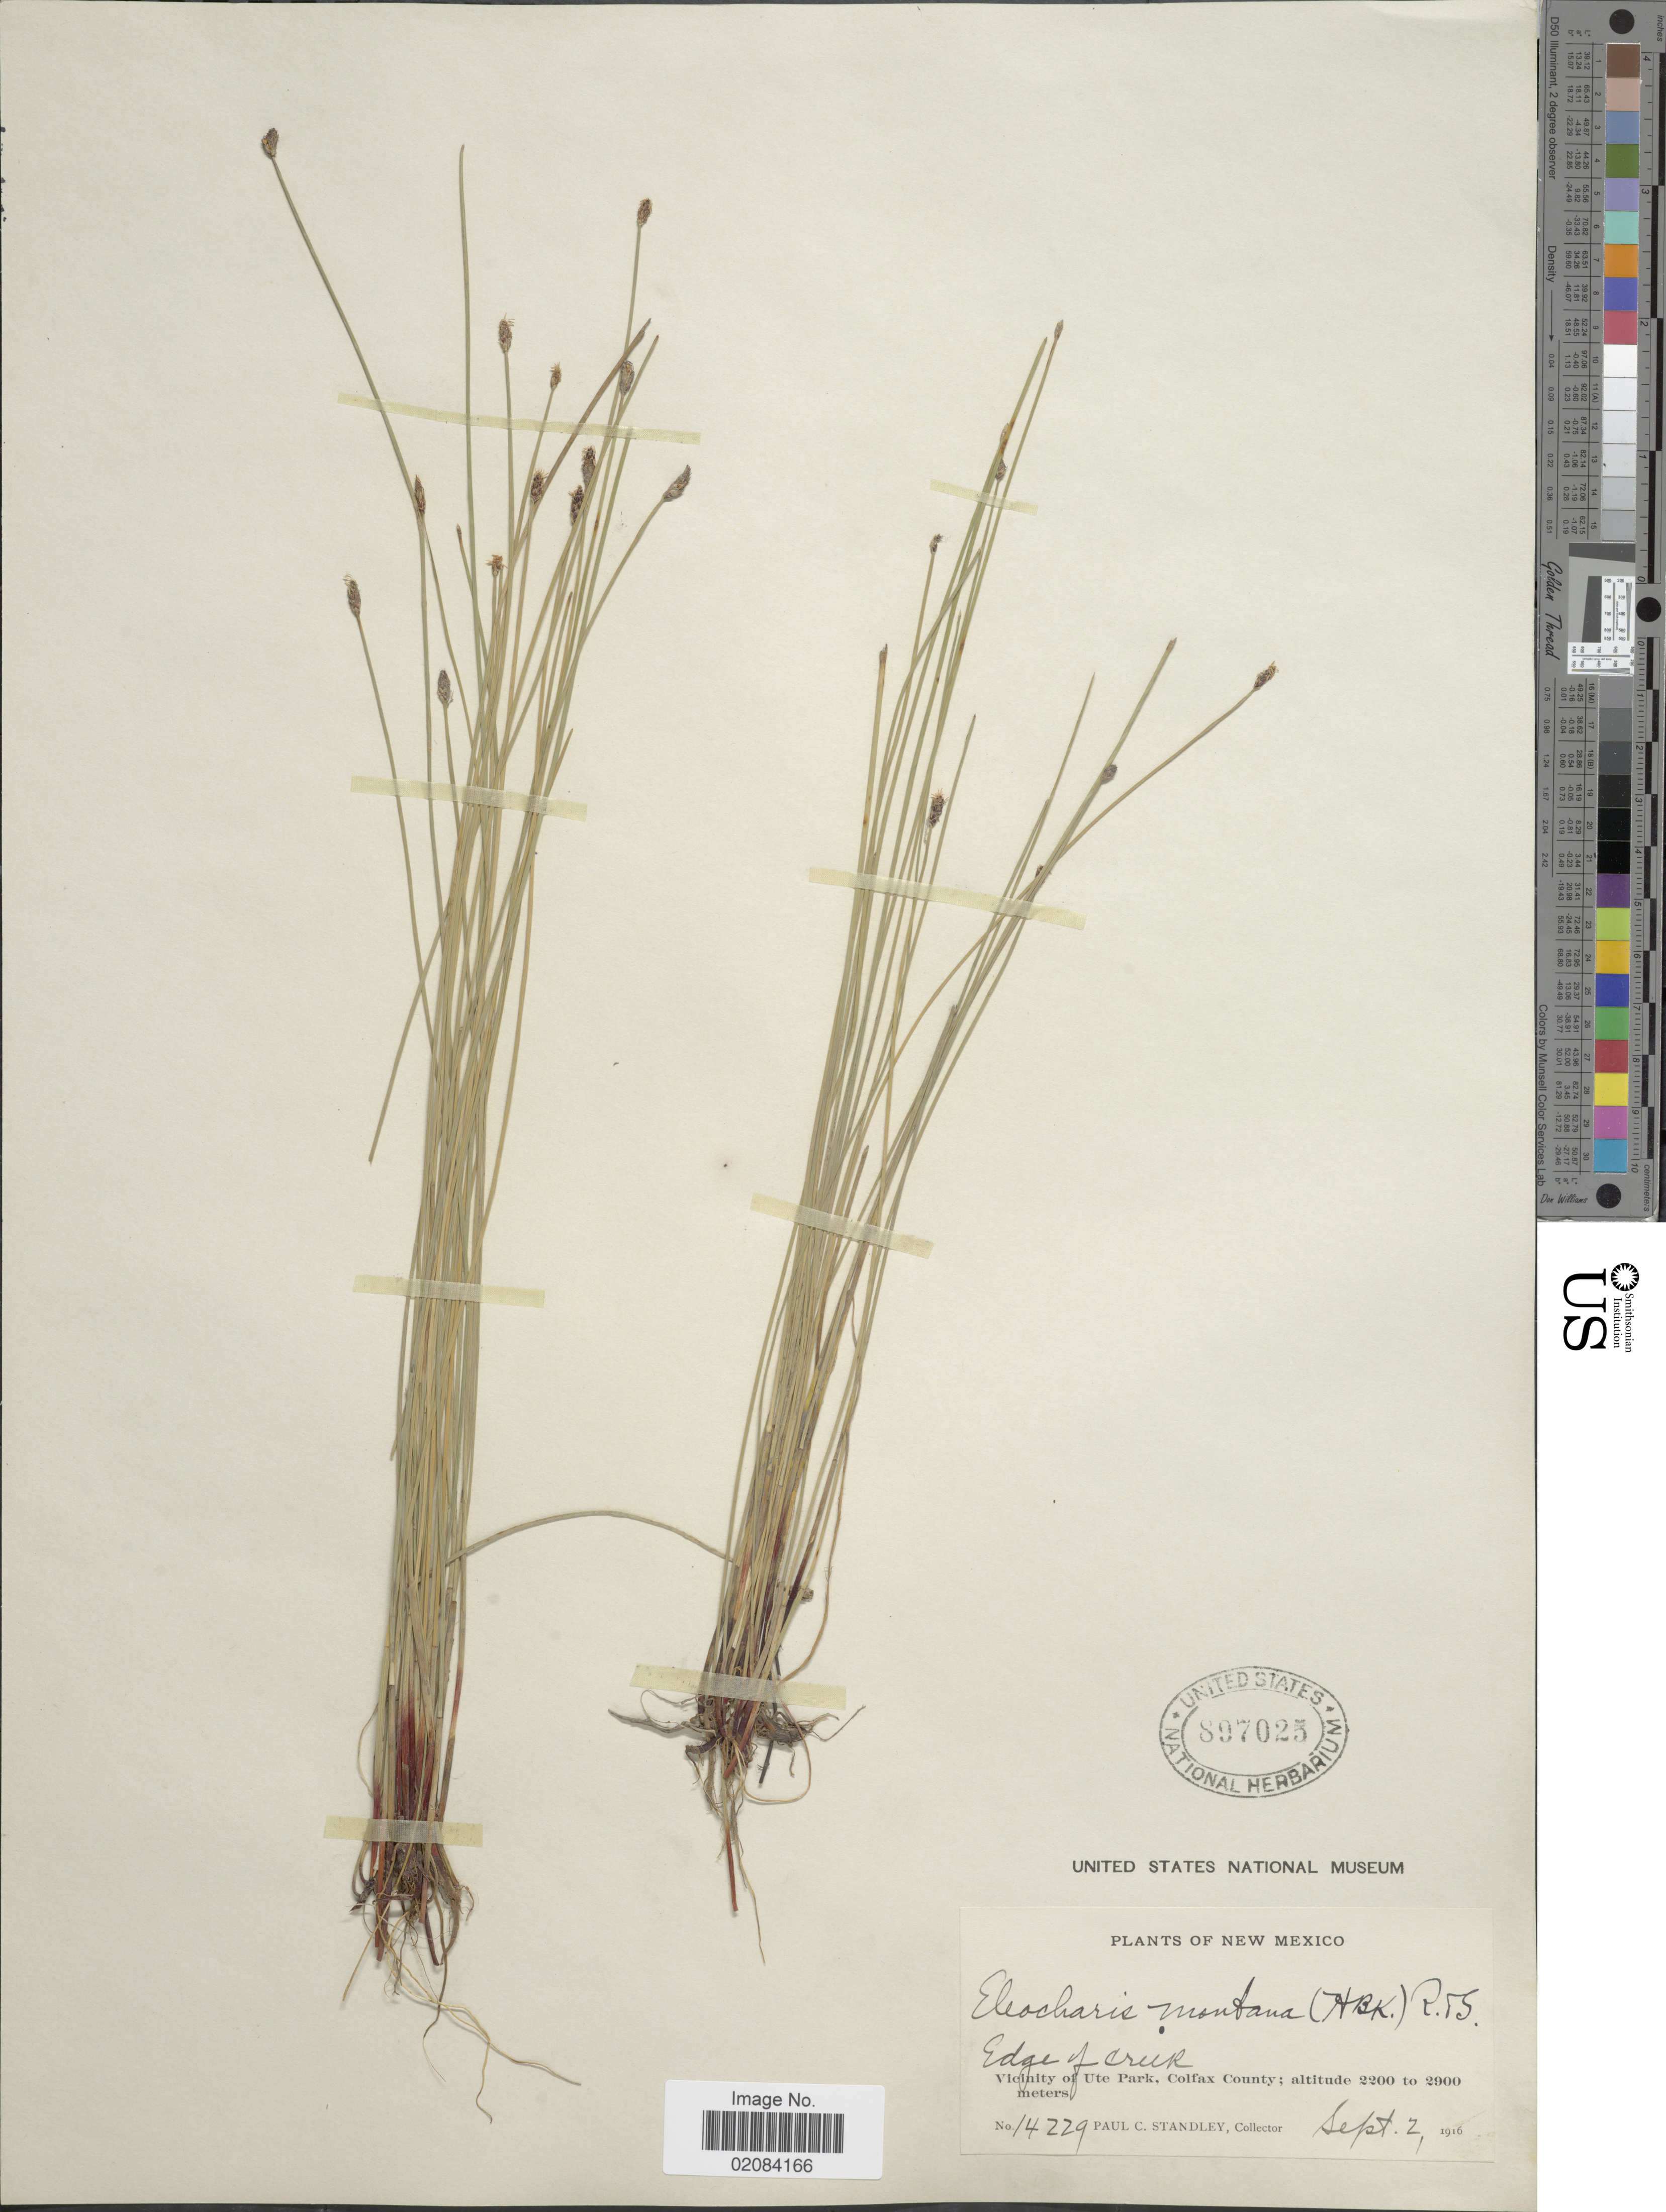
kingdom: Plantae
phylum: Tracheophyta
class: Liliopsida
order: Poales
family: Cyperaceae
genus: Eleocharis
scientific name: Eleocharis palustris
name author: (L.) Roem. & Schult.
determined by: Strong, Mark T., (BOT), Smithsonian Institution - National Museum of Natural History (UNITED STATES)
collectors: P. C. Standley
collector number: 14229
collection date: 1916-09-02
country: United States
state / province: New Mexico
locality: Edge of creek, Vicinity of Ute Park, Colfax County.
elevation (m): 2200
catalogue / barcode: US 897025